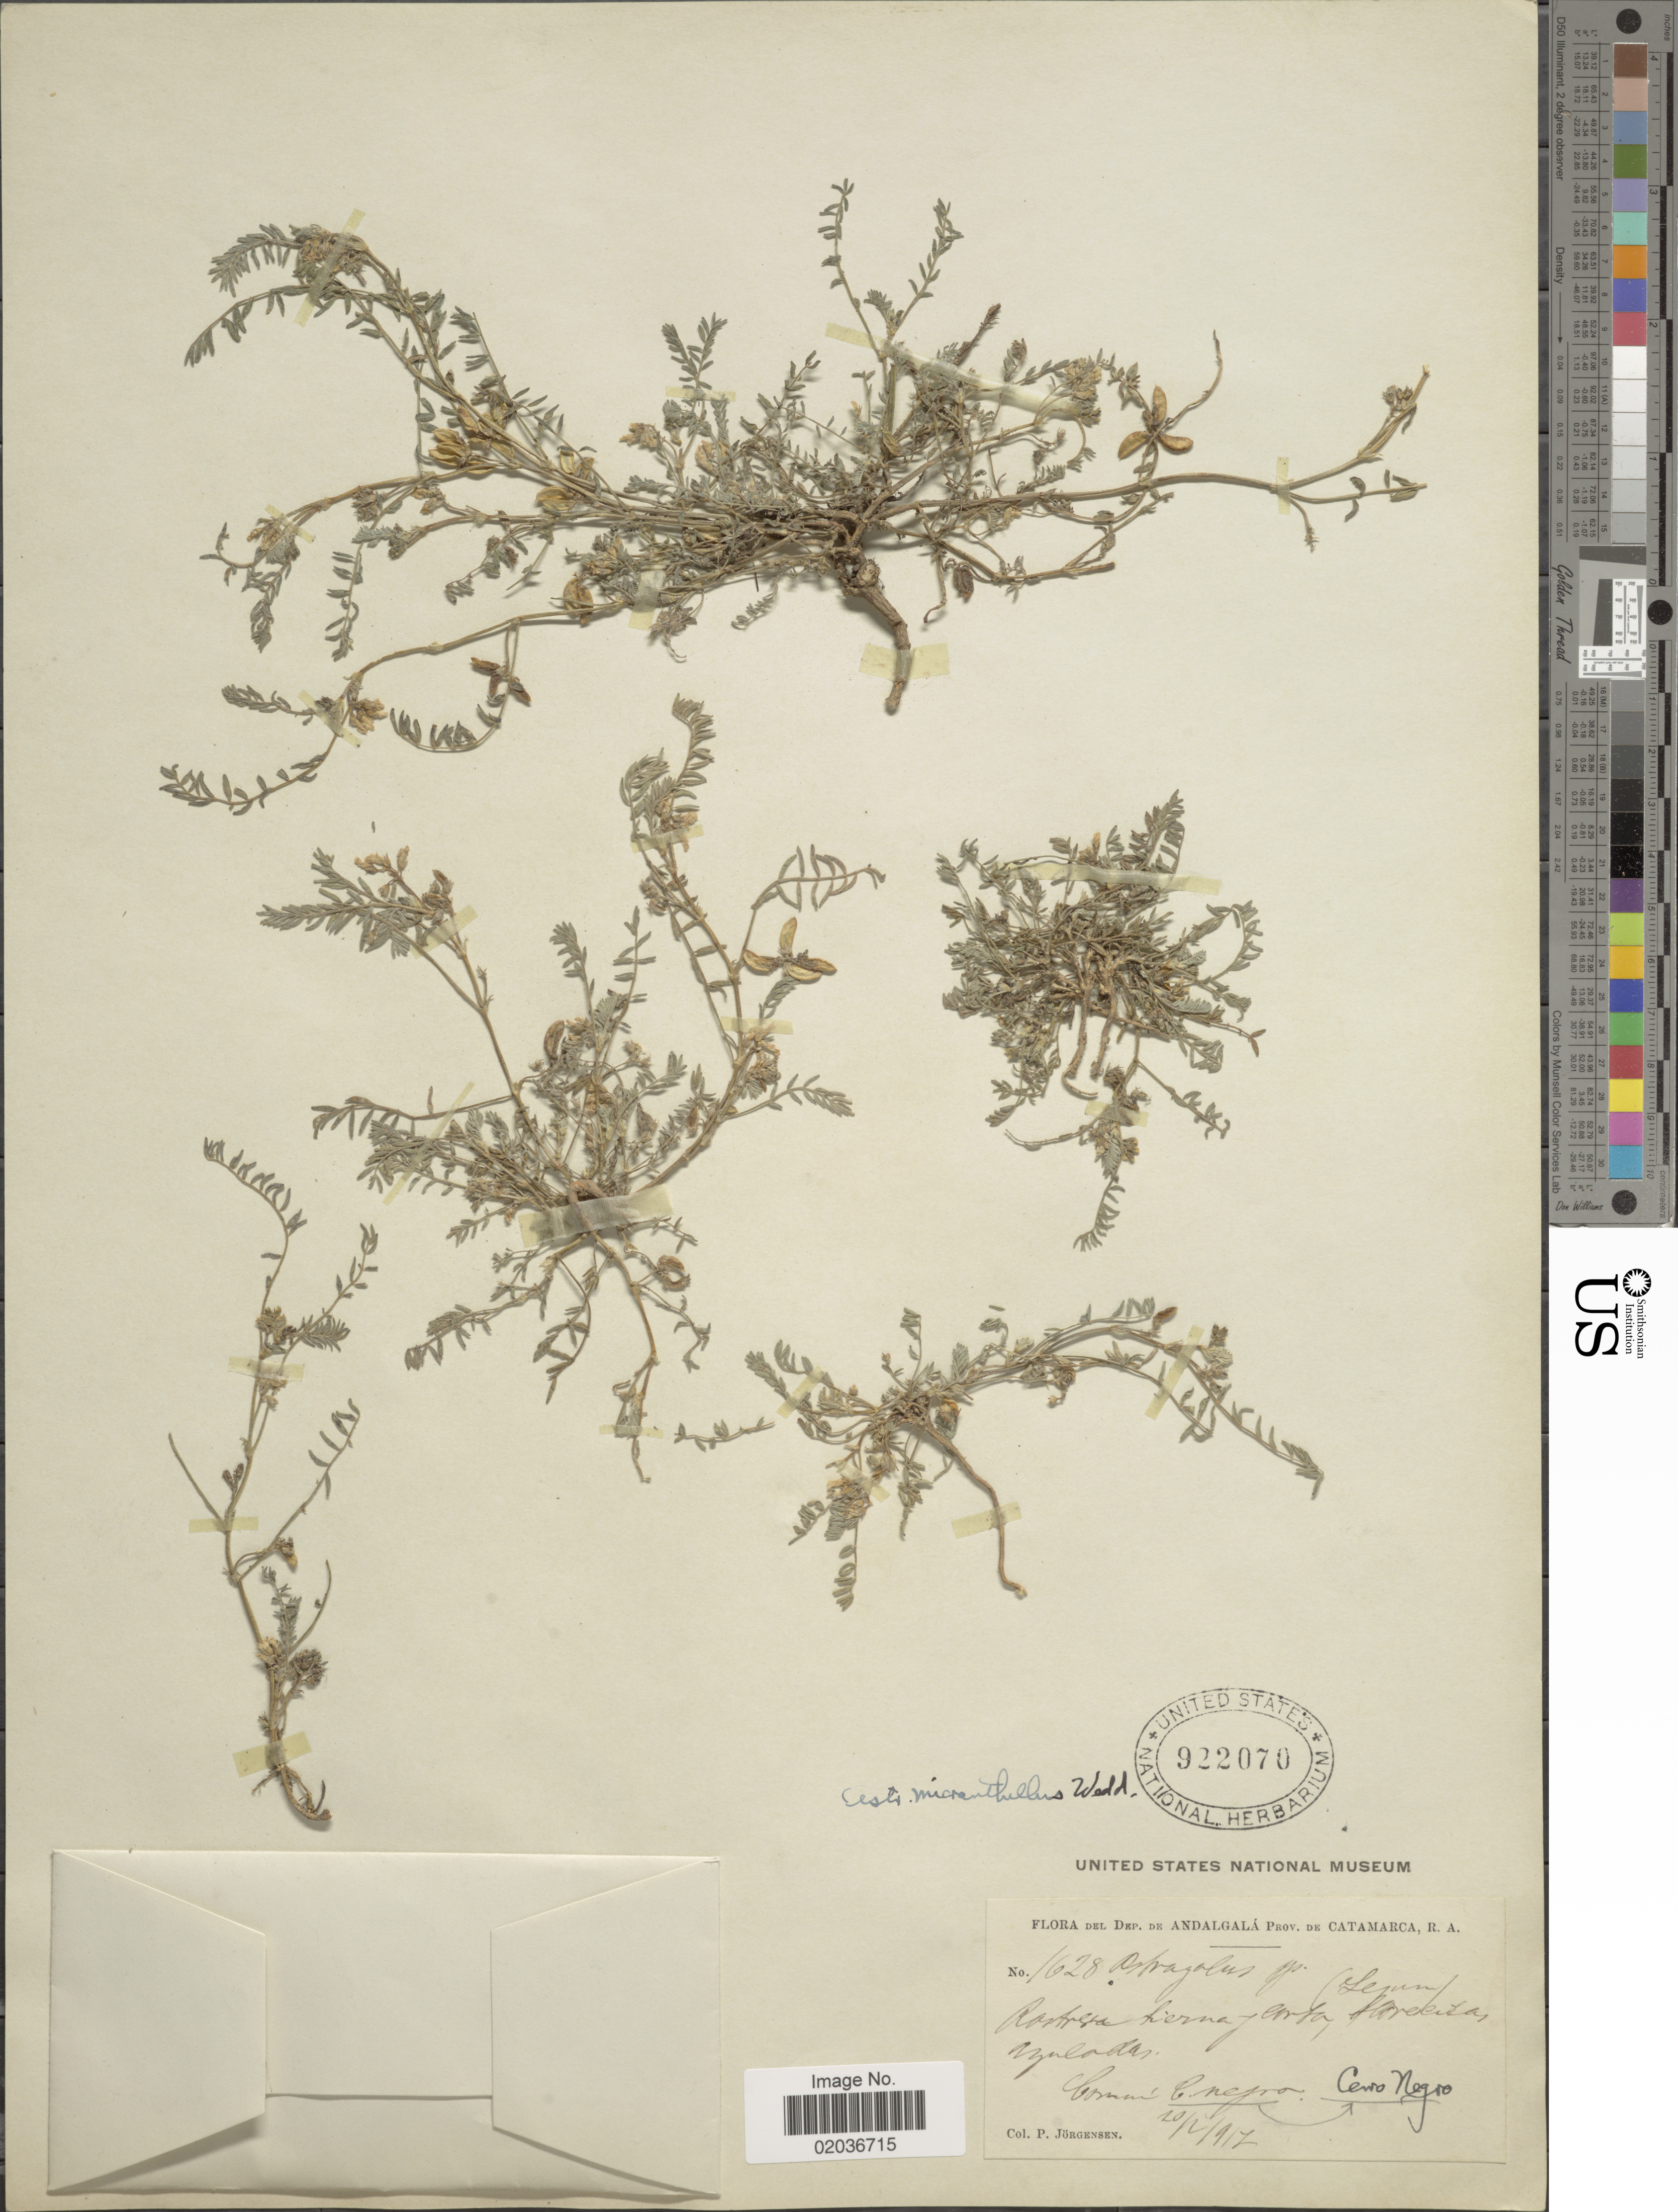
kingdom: Plantae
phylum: Tracheophyta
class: Magnoliopsida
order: Fabales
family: Fabaceae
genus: Astragalus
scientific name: Astragalus micranthellus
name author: Wedd.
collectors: P. Jörgensen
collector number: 1628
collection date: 1917-02-20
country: Argentina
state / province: Catamarca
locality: Dep de Andalgalá, Commun Cerro Negro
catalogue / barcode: US 922070